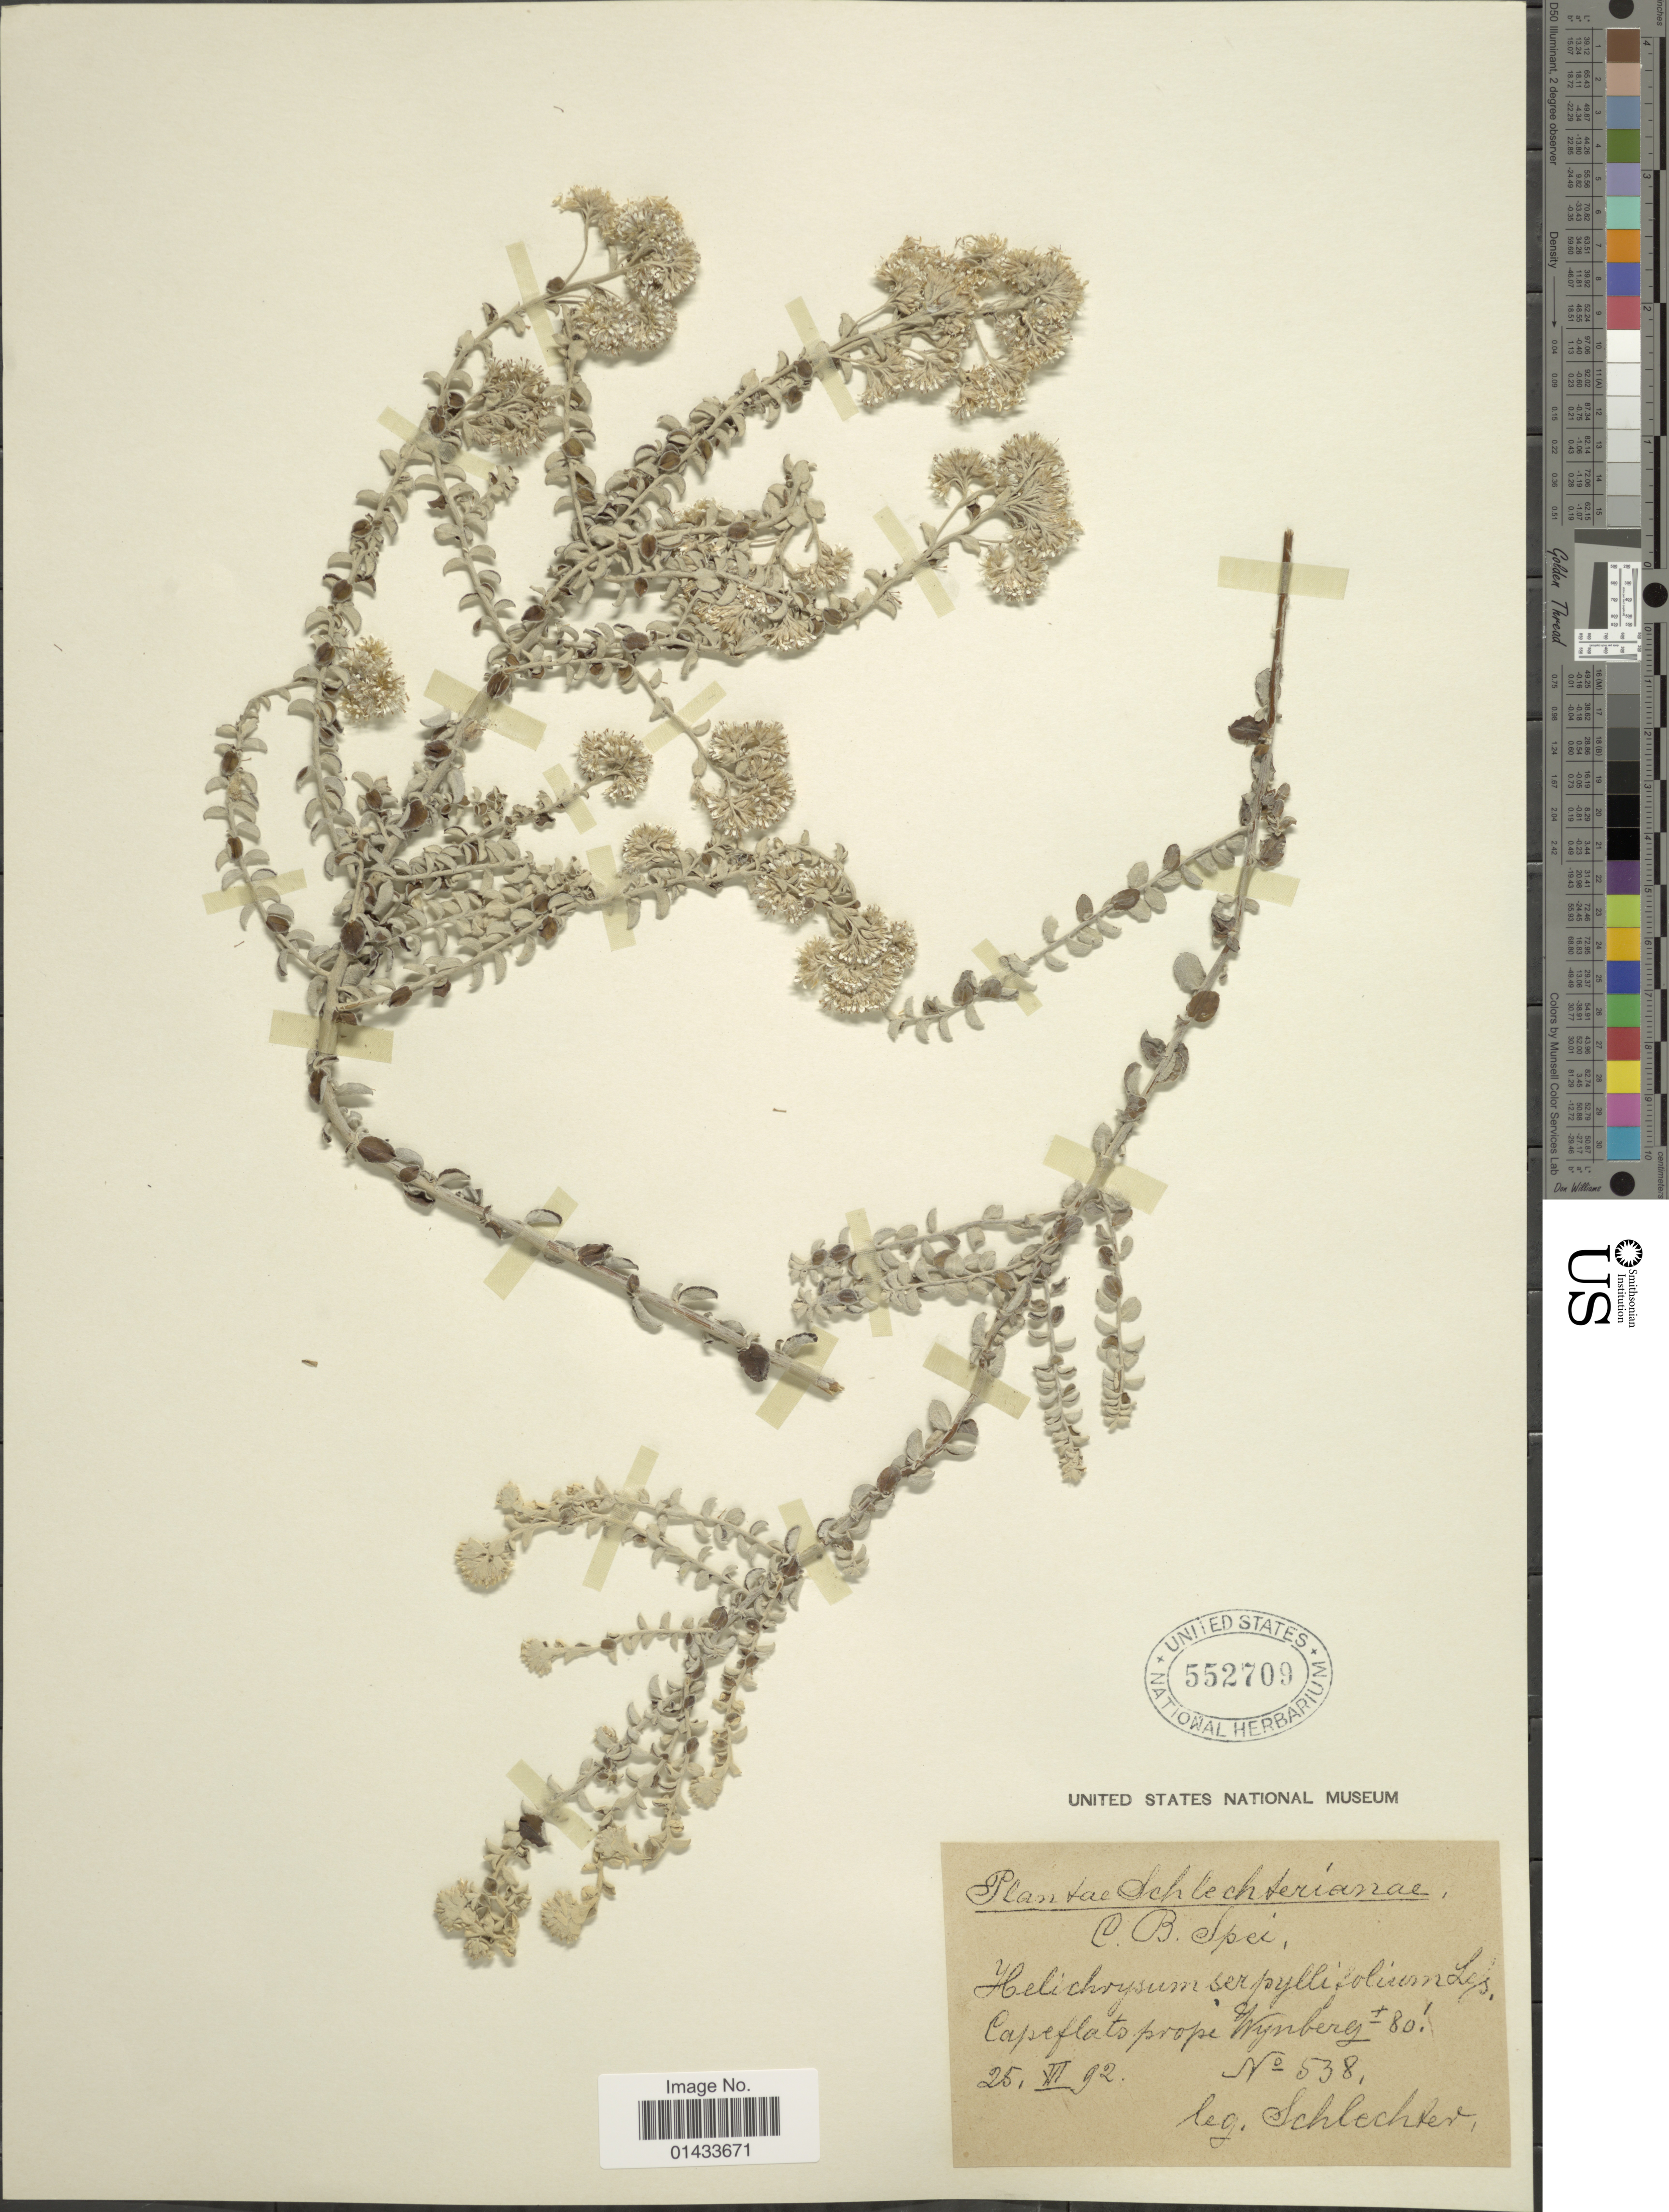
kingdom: Plantae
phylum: Tracheophyta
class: Magnoliopsida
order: Asterales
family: Asteraceae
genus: Helichrysum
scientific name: Helichrysum serpyllifolium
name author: Less.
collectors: Schlechter, --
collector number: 538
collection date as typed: Transcribed d/m/y: 25/12/92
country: South Africa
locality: Capeflats prope Wynberg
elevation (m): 24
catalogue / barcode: US 552709